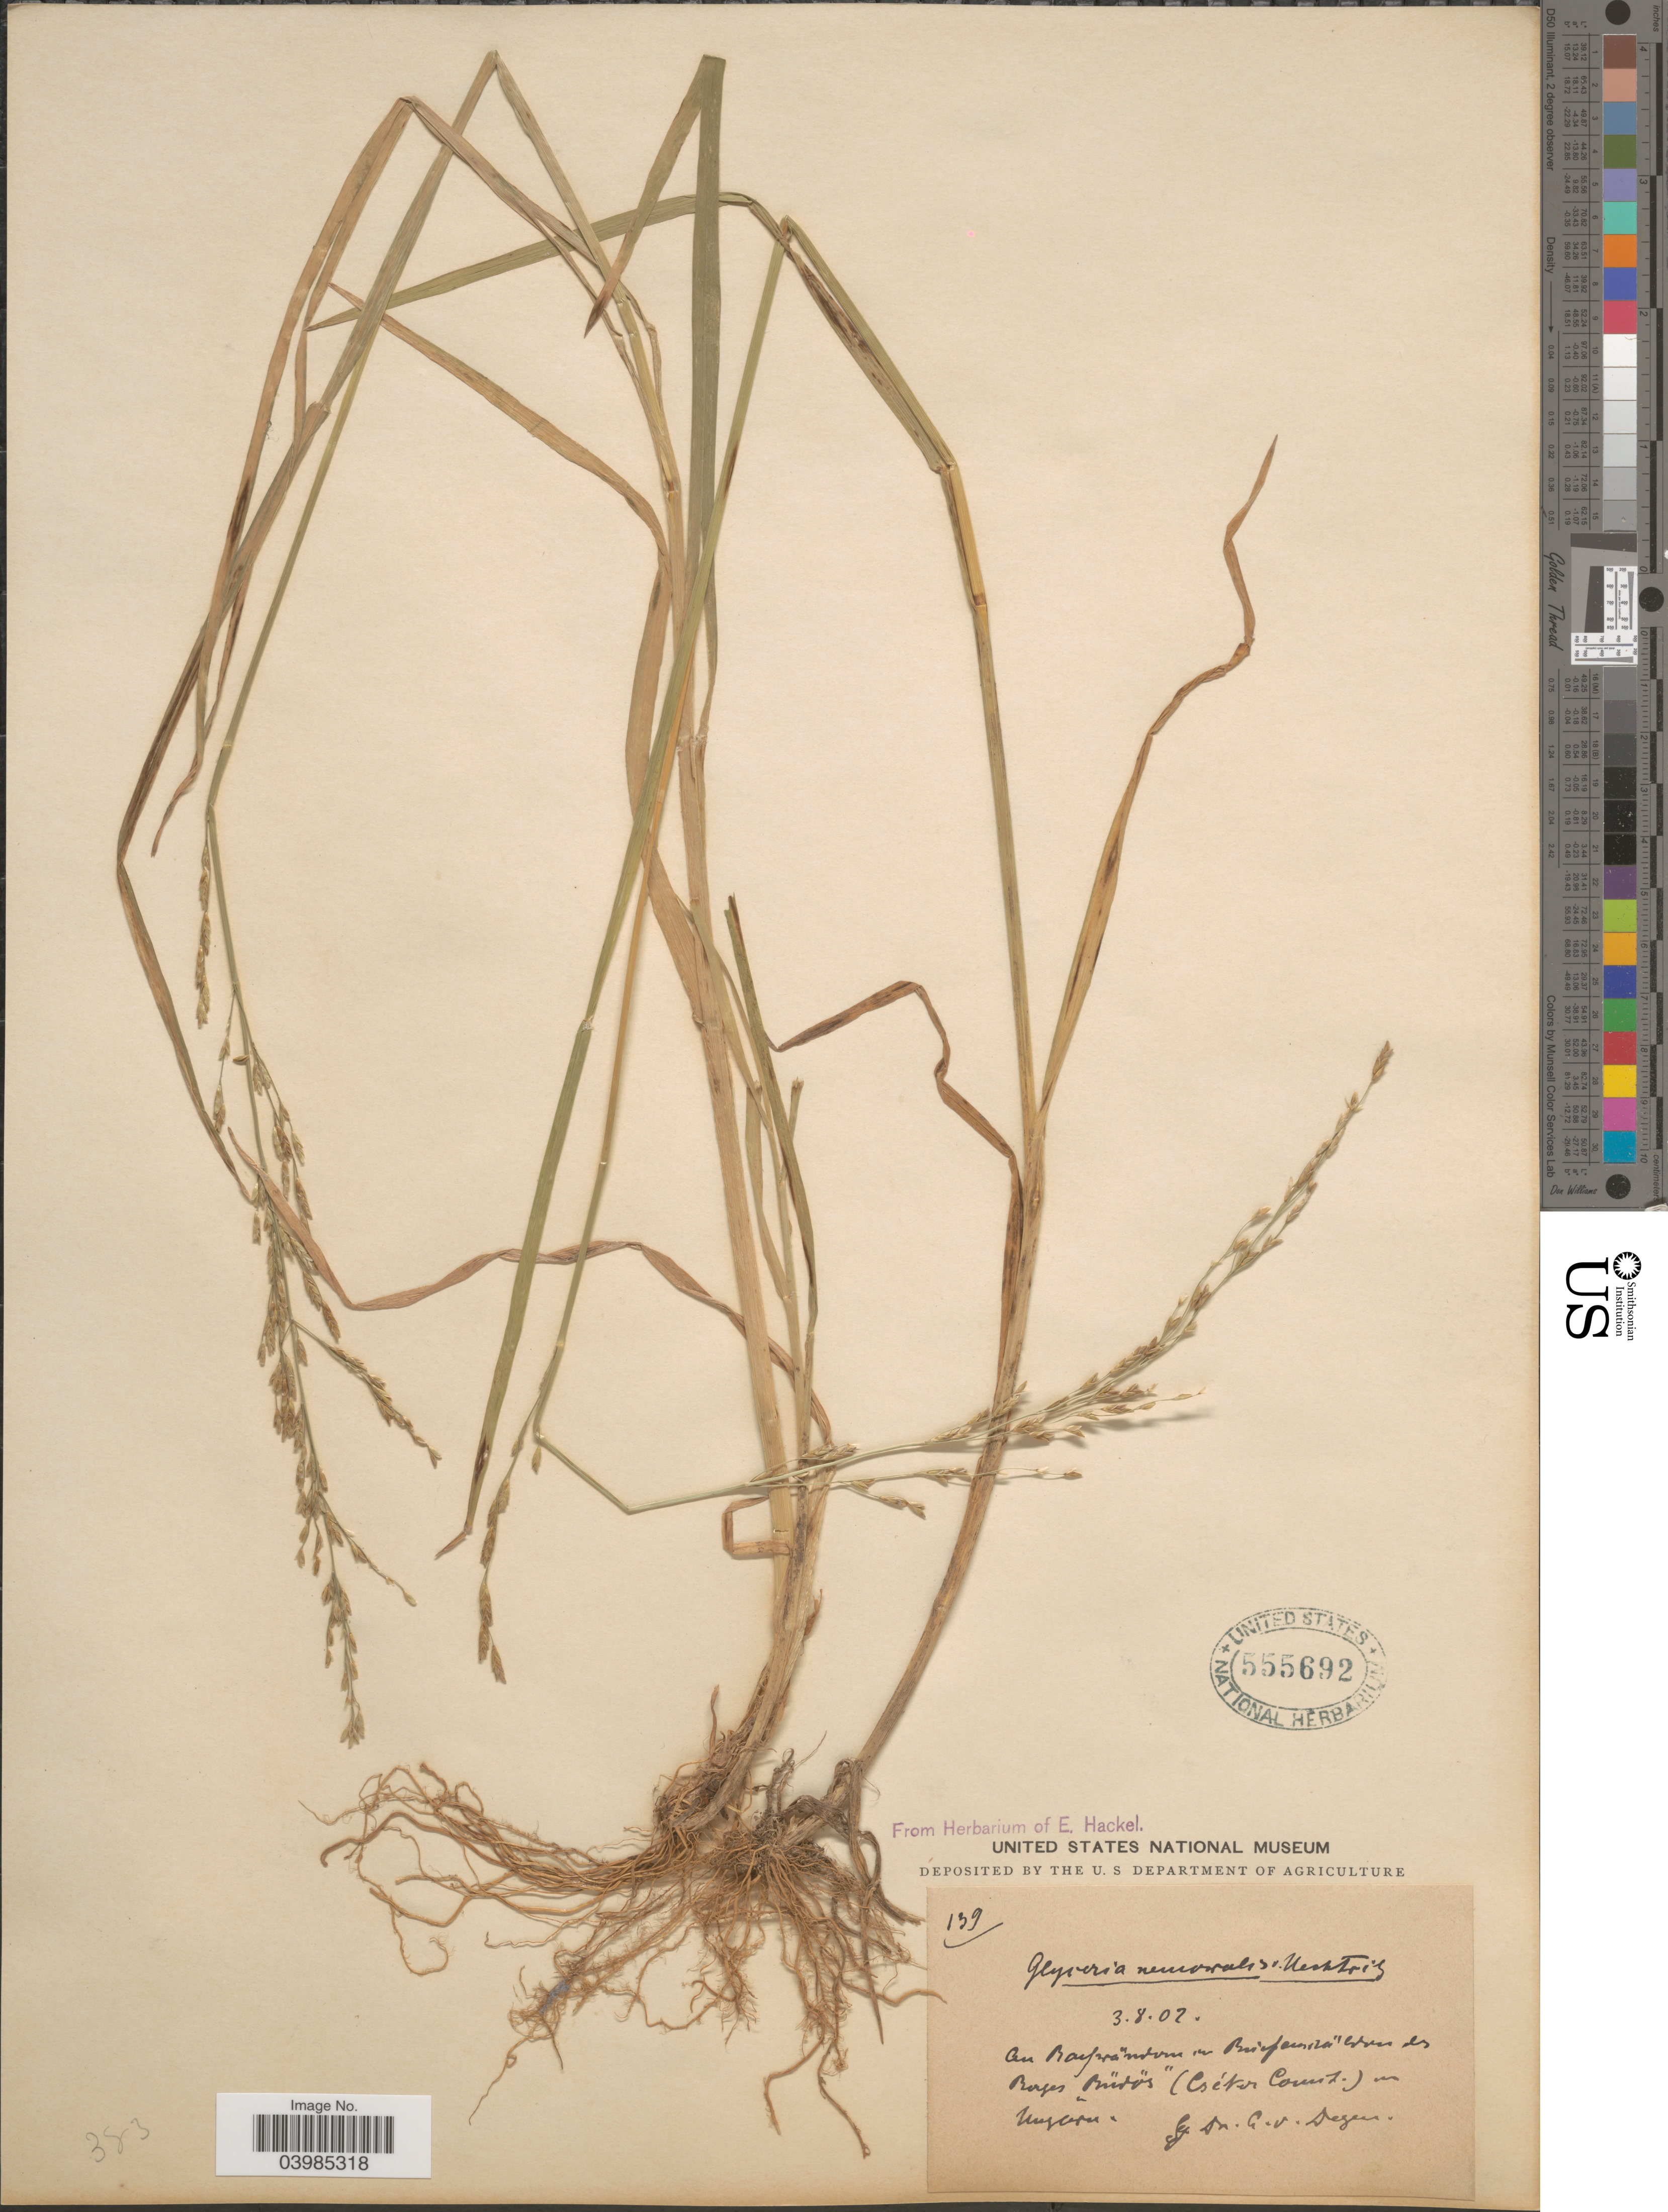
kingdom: Plantae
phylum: Tracheophyta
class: Liliopsida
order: Poales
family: Poaceae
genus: Glyceria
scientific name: Glyceria nemoralis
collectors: G. Degen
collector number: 139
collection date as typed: Transcribed d/m/y: 3/8/2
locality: An Baufwȁndern in Bupenila" adus des Bayes Bűdös" (Csétir Comit.) in Nuqcipu. [interpreted]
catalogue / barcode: US 555692